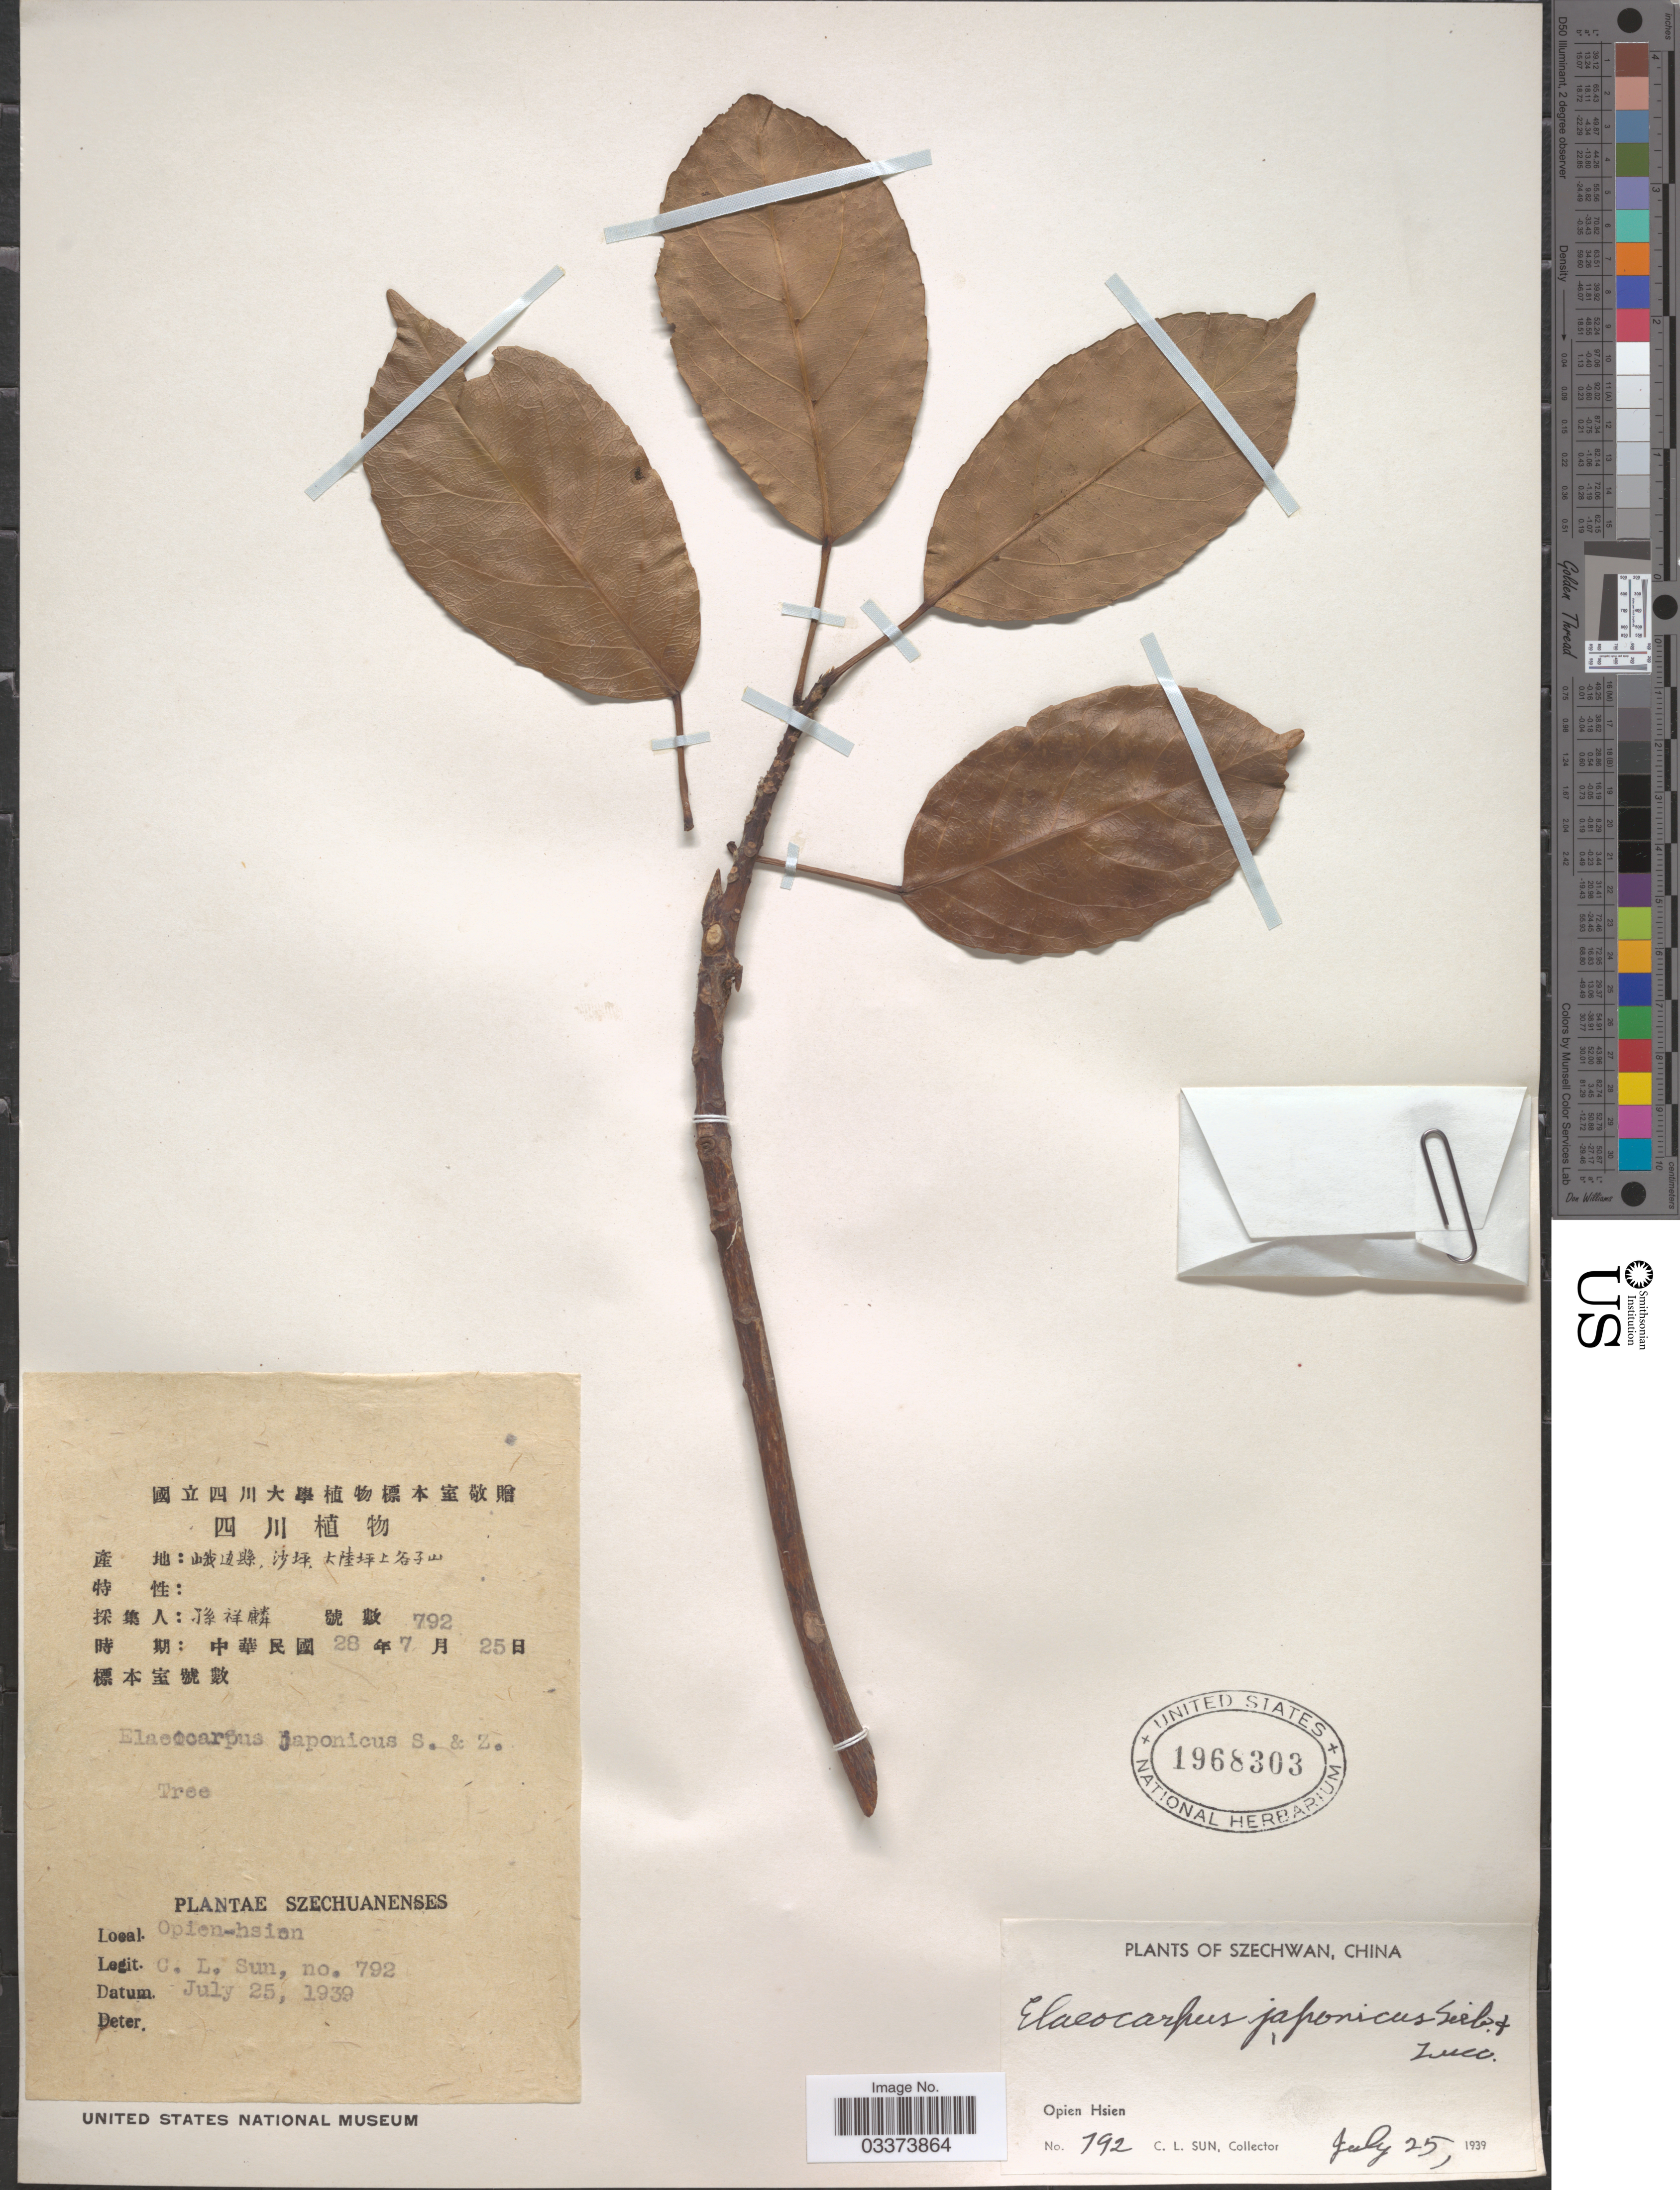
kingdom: Plantae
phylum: Tracheophyta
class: Magnoliopsida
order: Oxalidales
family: Elaeocarpaceae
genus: Elaeocarpus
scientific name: Elaeocarpus japonicus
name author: Siebold & Zucc.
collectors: C. Sun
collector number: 792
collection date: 1939-07-25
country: China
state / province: Sichuan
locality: Szechwan, Opien Hsien.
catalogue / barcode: US 1968303